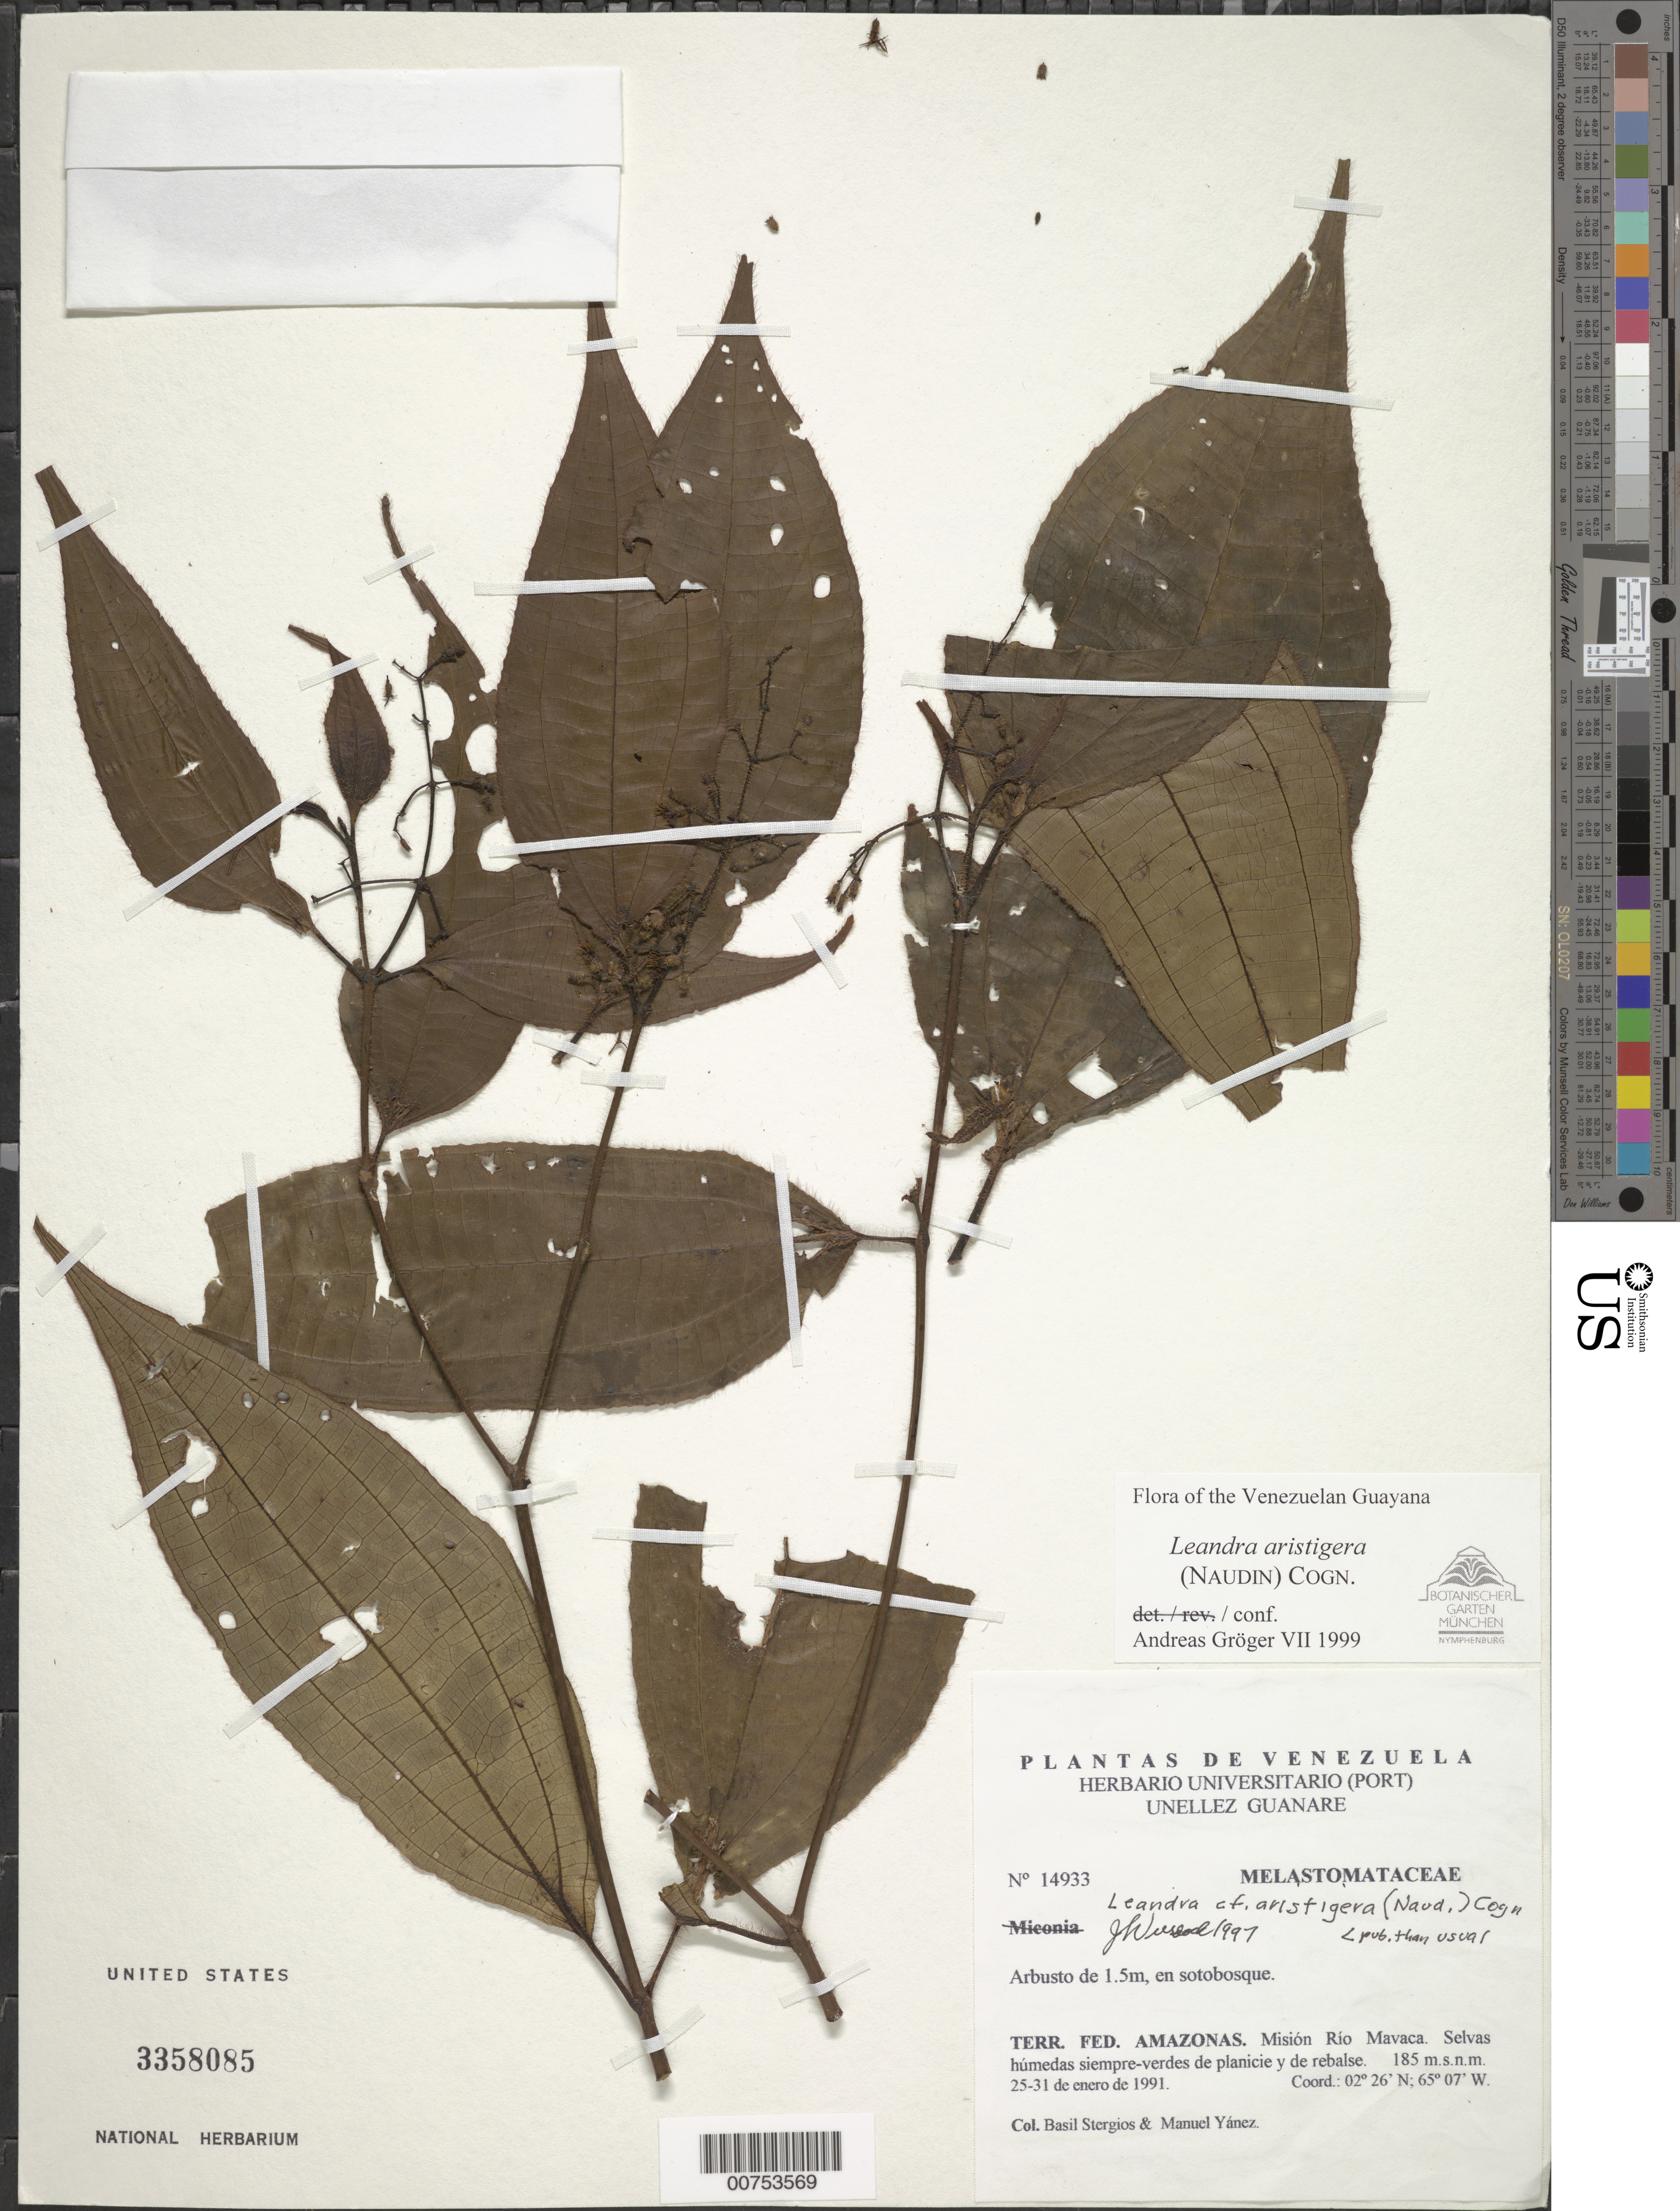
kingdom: Plantae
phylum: Tracheophyta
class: Magnoliopsida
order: Myrtales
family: Melastomataceae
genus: Leandra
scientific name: Leandra aristigera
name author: (Naudin) Cogn.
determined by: Gröger, A.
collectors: B. G. Stergios & M. Yanez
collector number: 14933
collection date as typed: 25-Jan-91 to 31-Jan-91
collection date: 1991-01-25/1991-01-31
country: Venezuela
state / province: Amazonas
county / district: Río Negro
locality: Mision Río Mavaca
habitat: Selvas húmedas siempre-verdes de planici y de rebalse; sotobosque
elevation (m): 185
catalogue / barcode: US 3358085